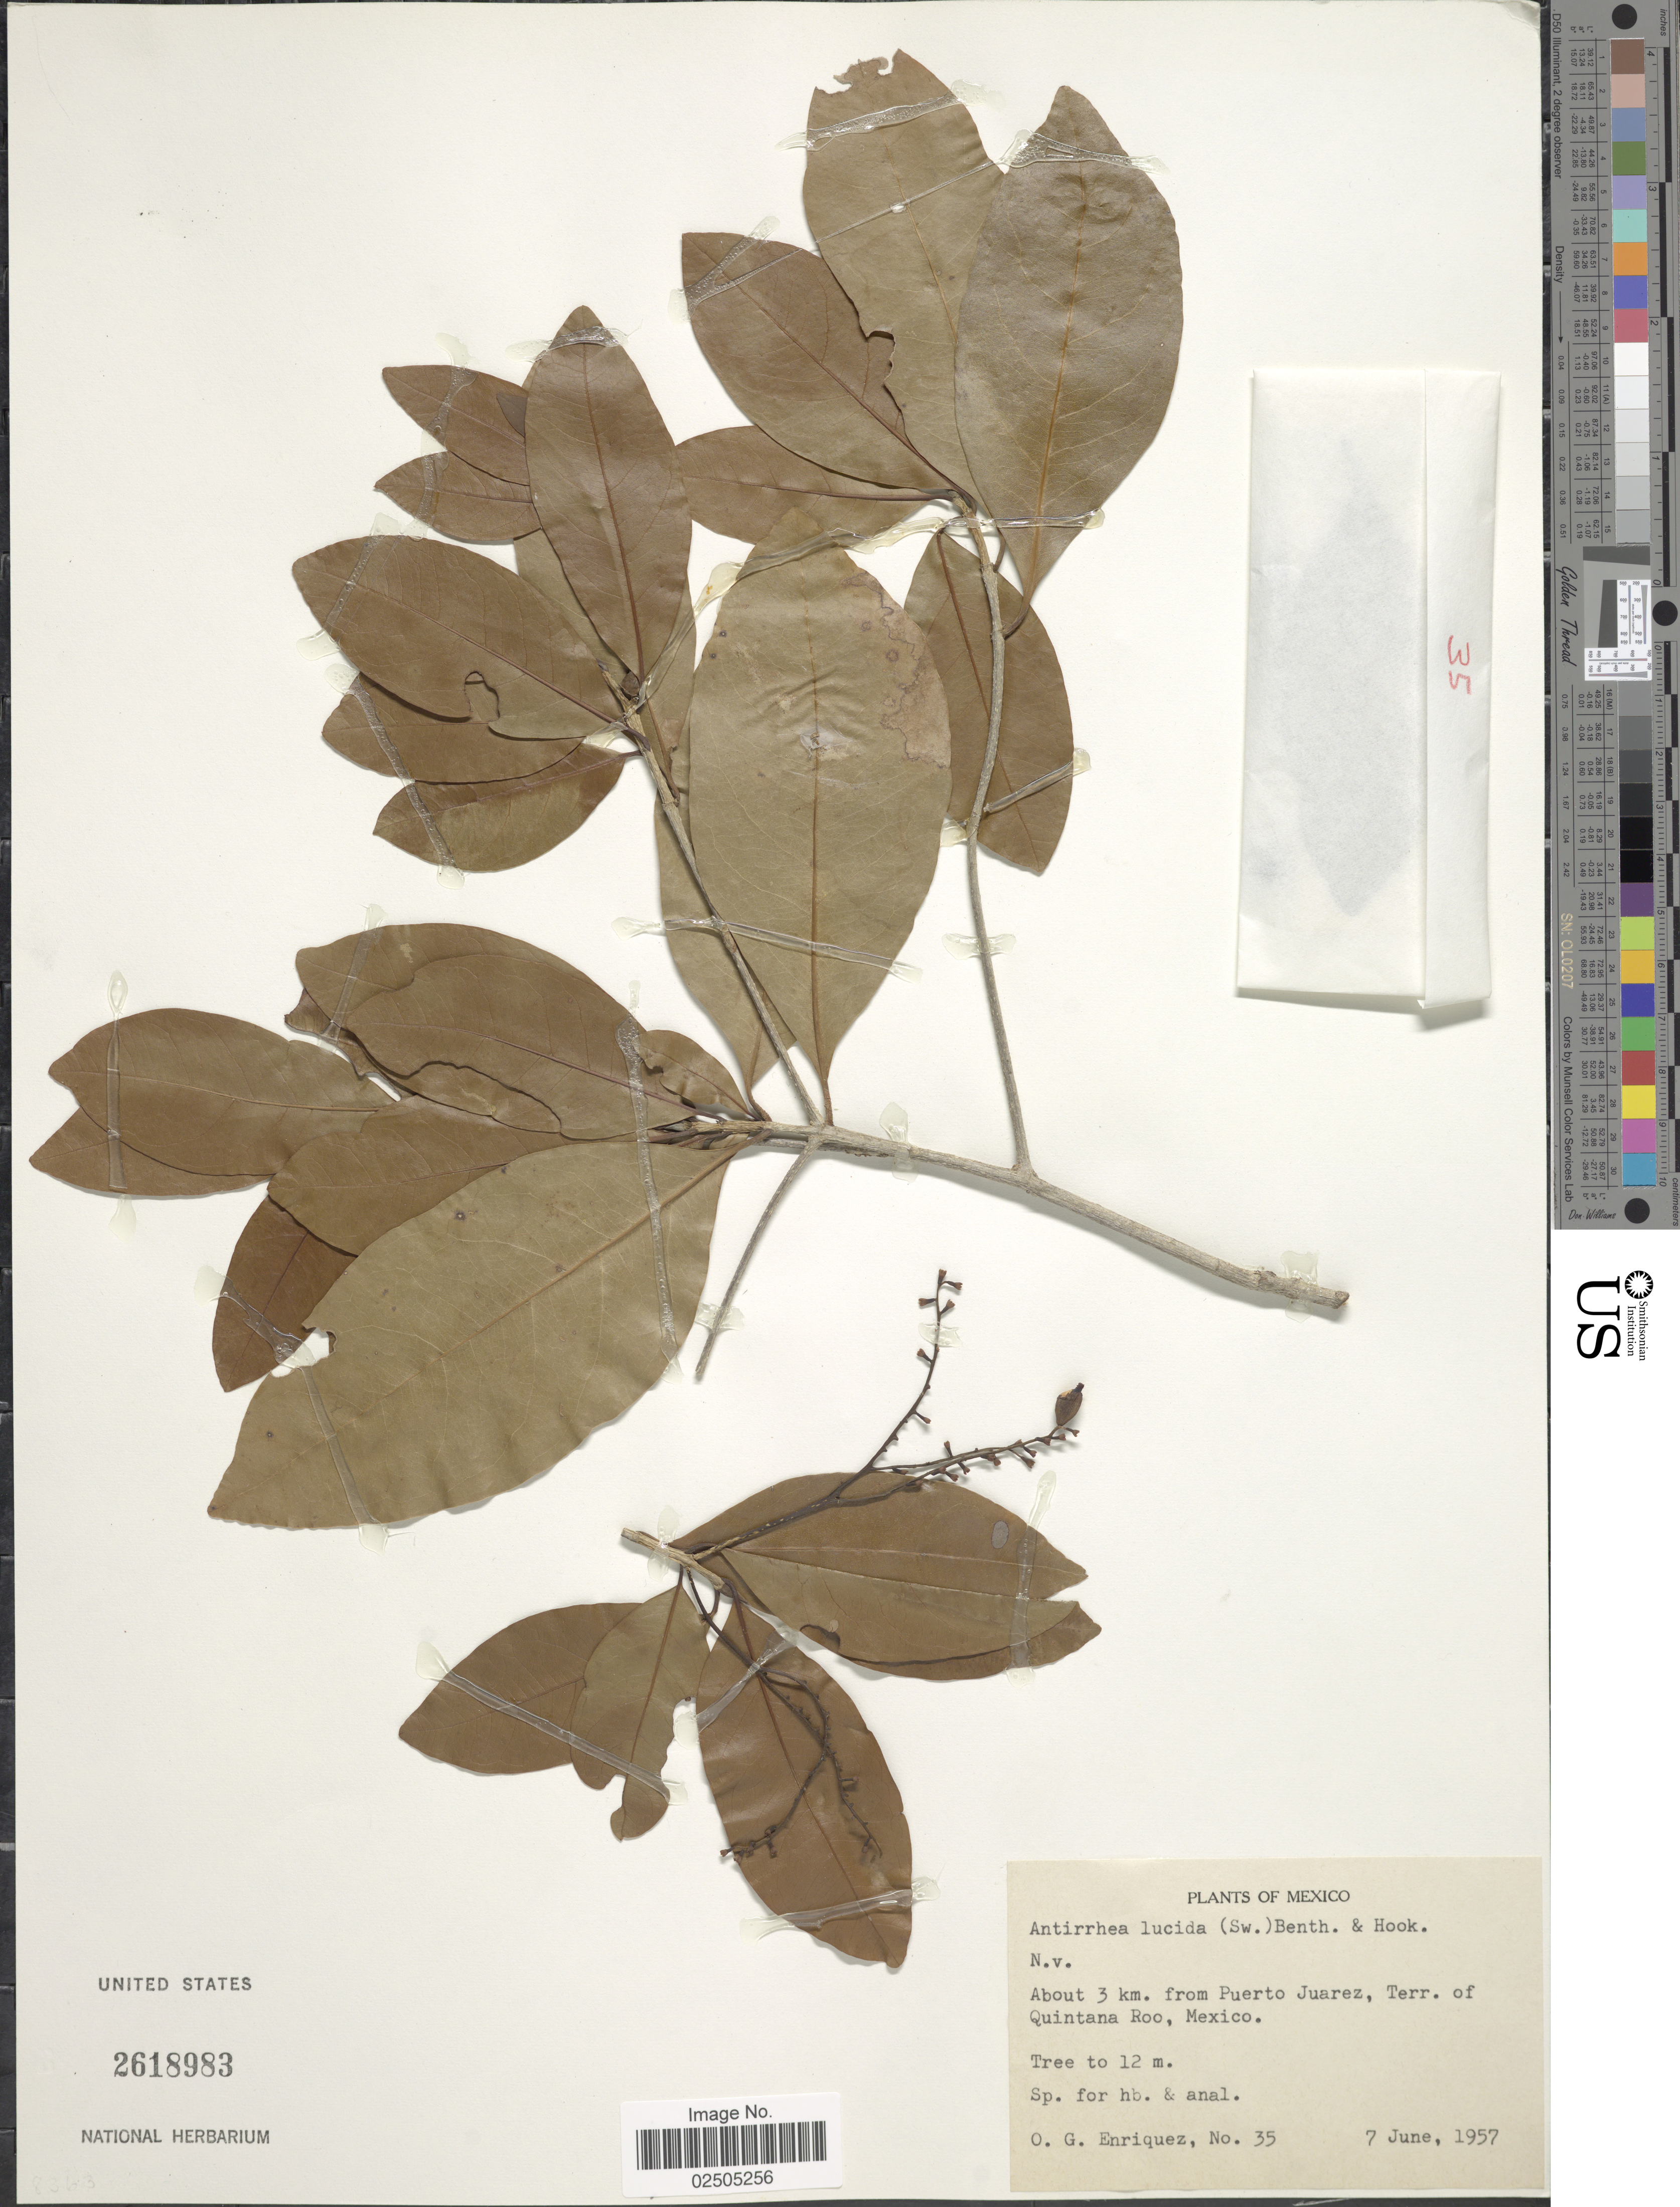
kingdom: Plantae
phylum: Tracheophyta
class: Magnoliopsida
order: Gentianales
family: Rubiaceae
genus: Antirrhoea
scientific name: Antirrhoea lucida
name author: (C.F. Gaertn.) Benth. & Hook. f.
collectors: O. Enriquez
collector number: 35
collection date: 1957-06-07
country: Mexico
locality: About 3 km. from Puerto Juarez, Terr. of Quintana Roo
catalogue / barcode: US 2618983